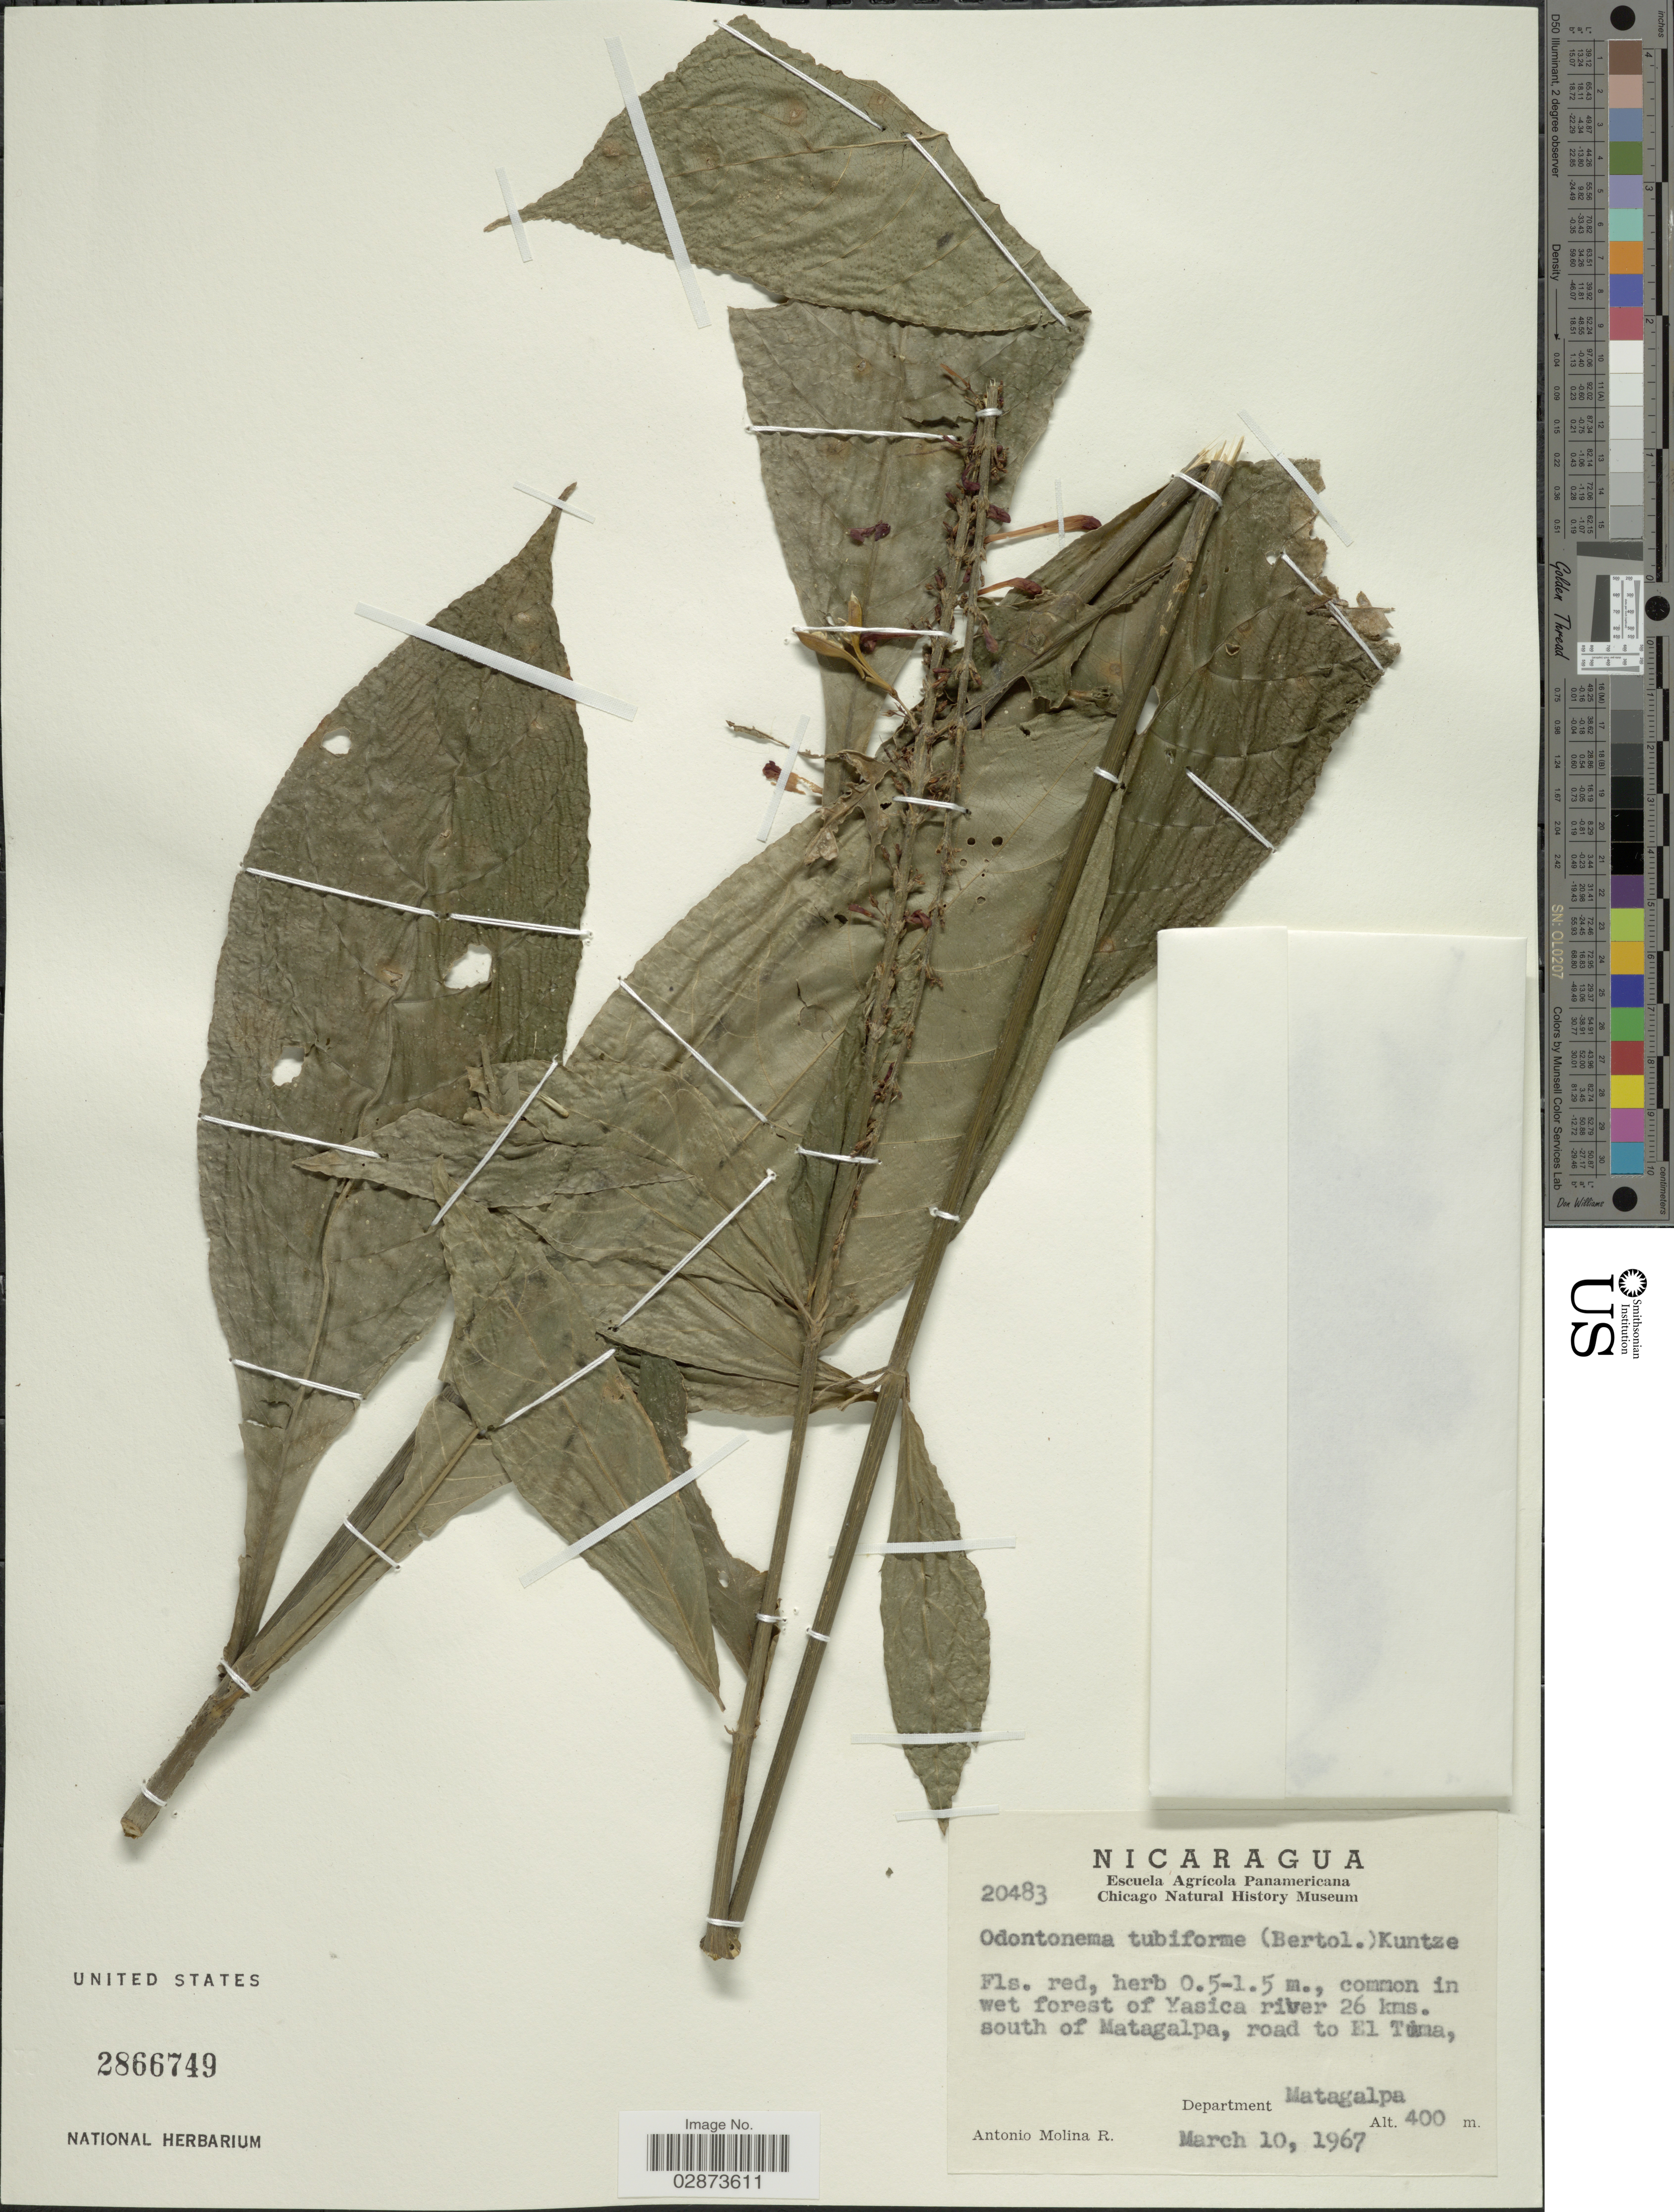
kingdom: Plantae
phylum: Tracheophyta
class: Magnoliopsida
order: Lamiales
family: Acanthaceae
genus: Odontonema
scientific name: Odontonema tubaeforme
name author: (Bertol.) Kuntze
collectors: A. Molina R.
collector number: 20483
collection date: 1967-03-10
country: Nicaragua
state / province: Matagalpa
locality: Common in wet forest of Yasica river 26 kms. south of Matagalpa, road to El Tuma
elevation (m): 400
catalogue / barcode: US 2866749